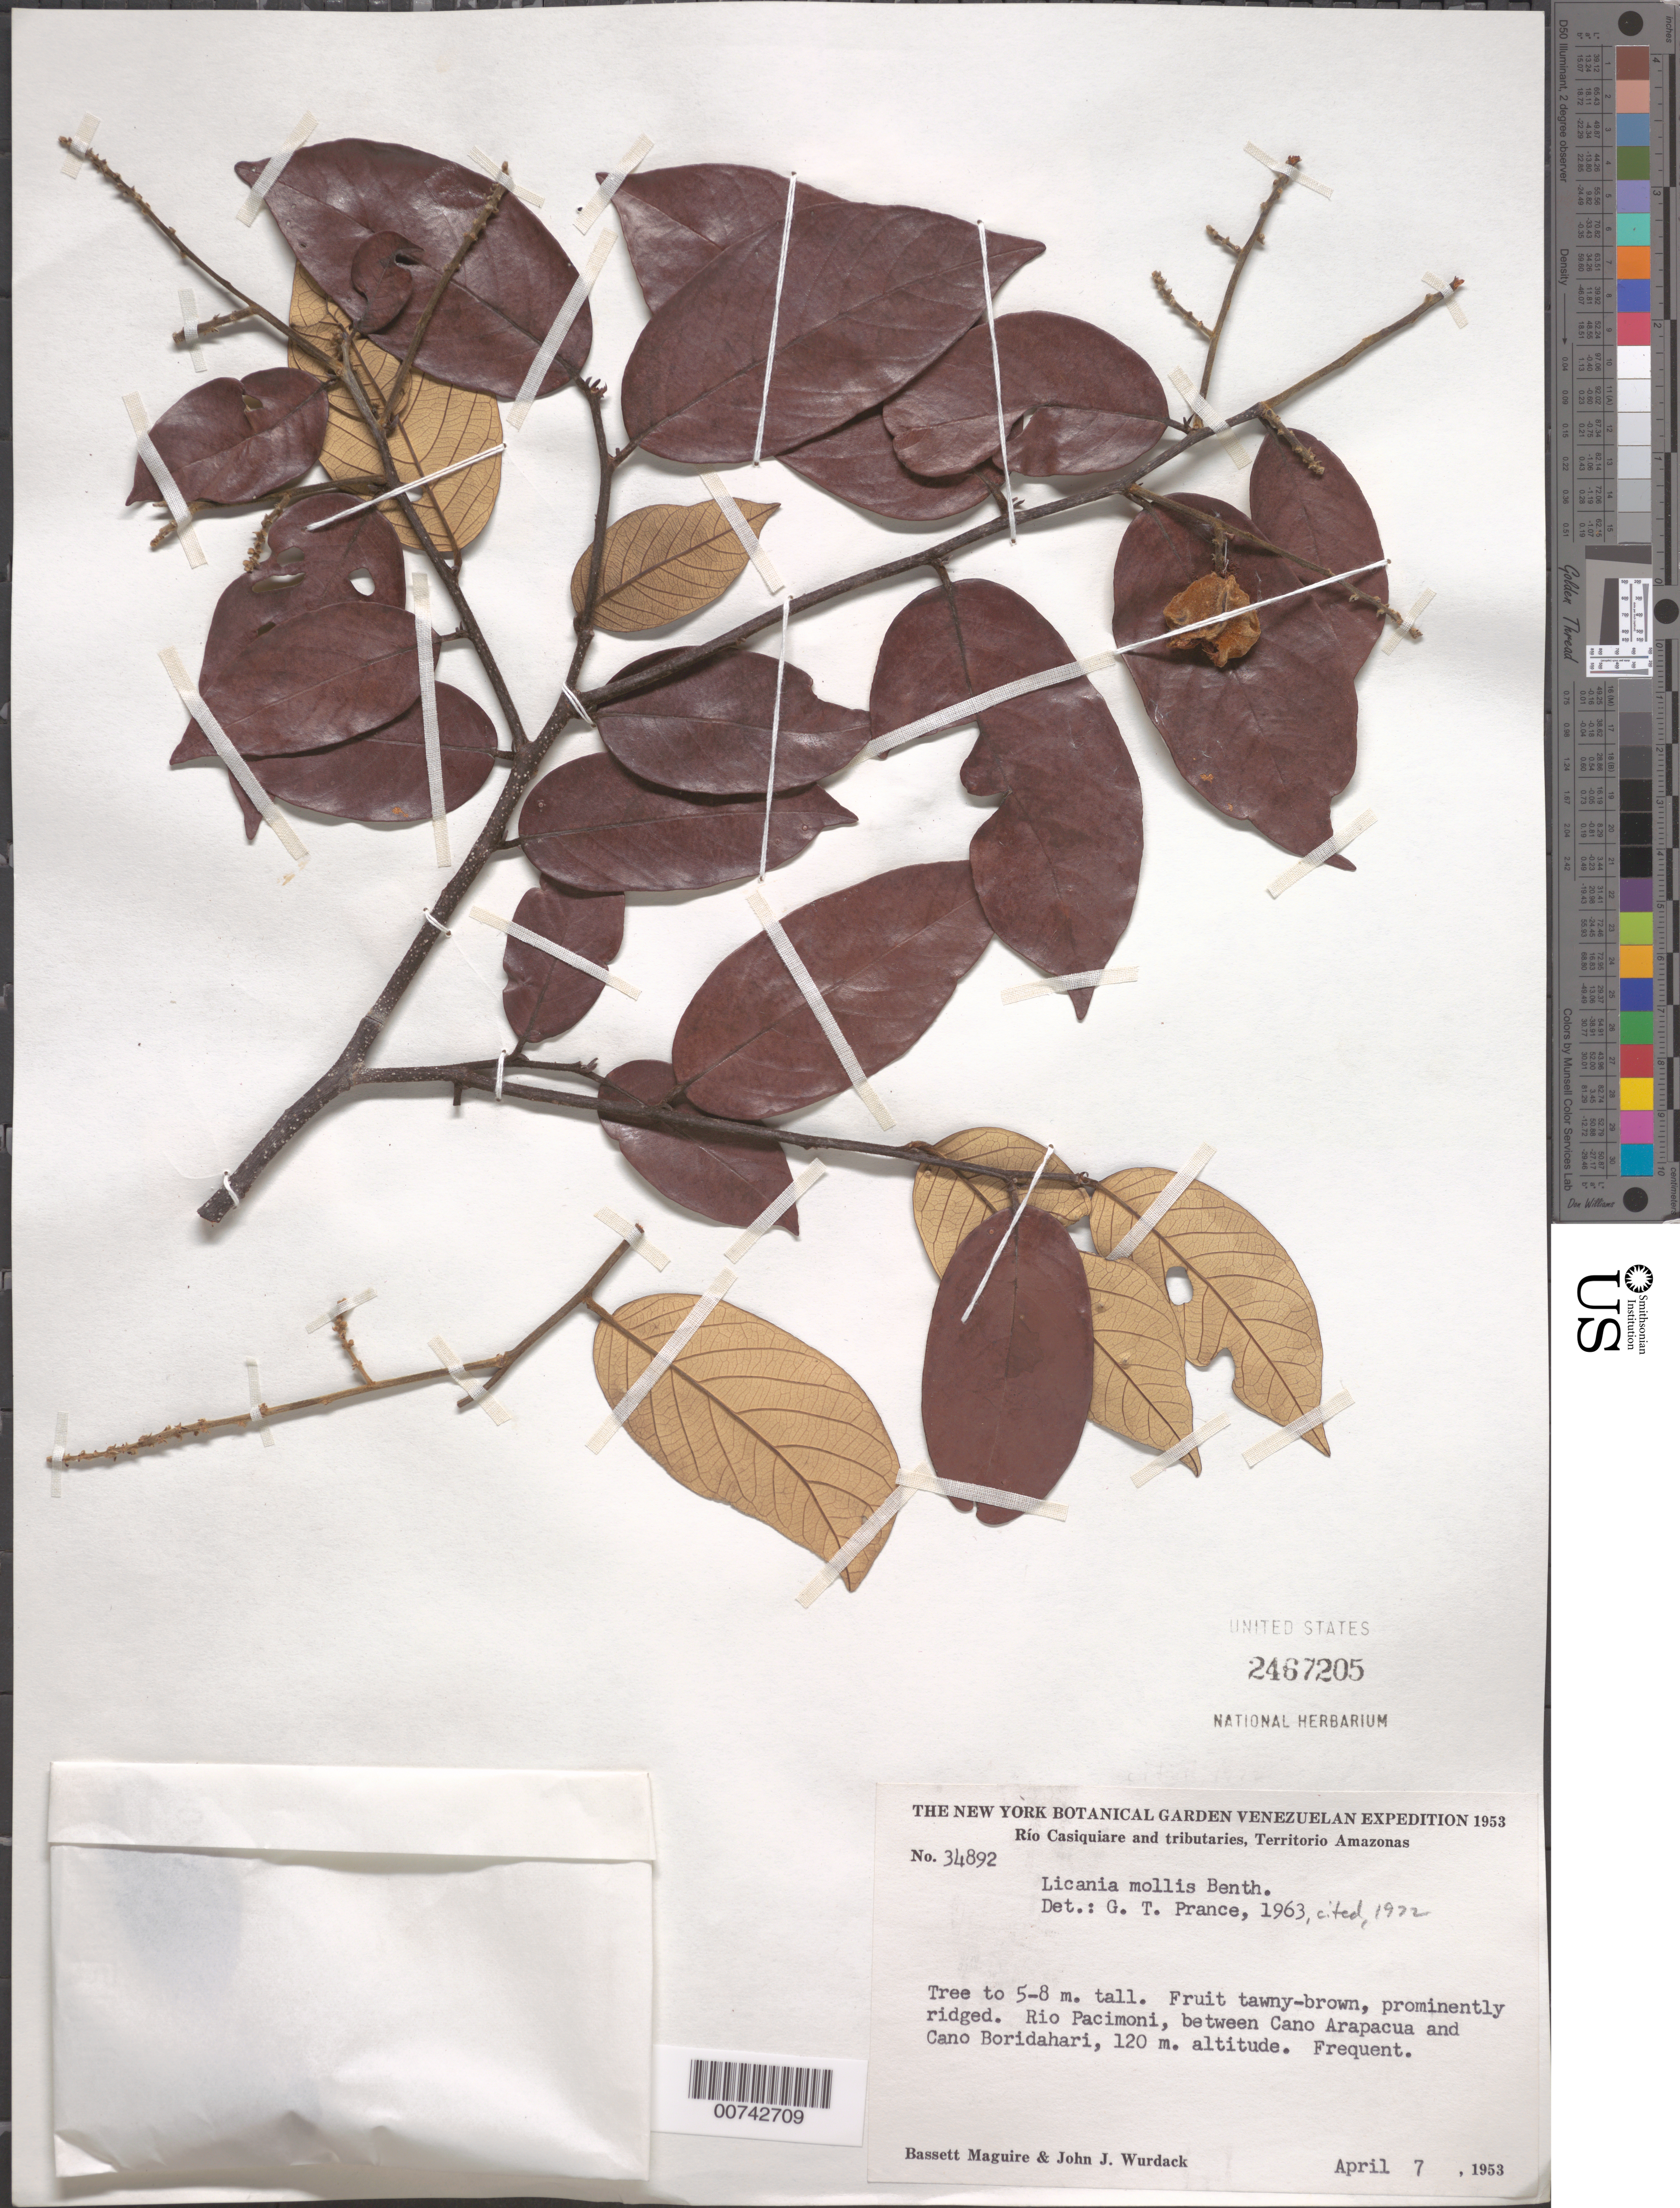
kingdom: Plantae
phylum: Tracheophyta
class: Magnoliopsida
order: Malpighiales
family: Chrysobalanaceae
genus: Licania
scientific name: Licania mollis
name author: Benth.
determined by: Prance, G. T.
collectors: B. Maguire & J. J. Wurdack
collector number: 34892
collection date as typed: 7-Apr-53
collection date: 1953-04-07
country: Venezuela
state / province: Amazonas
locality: Río Pacimoni, between Caño Arapacua and Caño Boridahari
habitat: Tree to 5-8m tall; fruit tawny-brown, prominently ridged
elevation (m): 120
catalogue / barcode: US 2467205